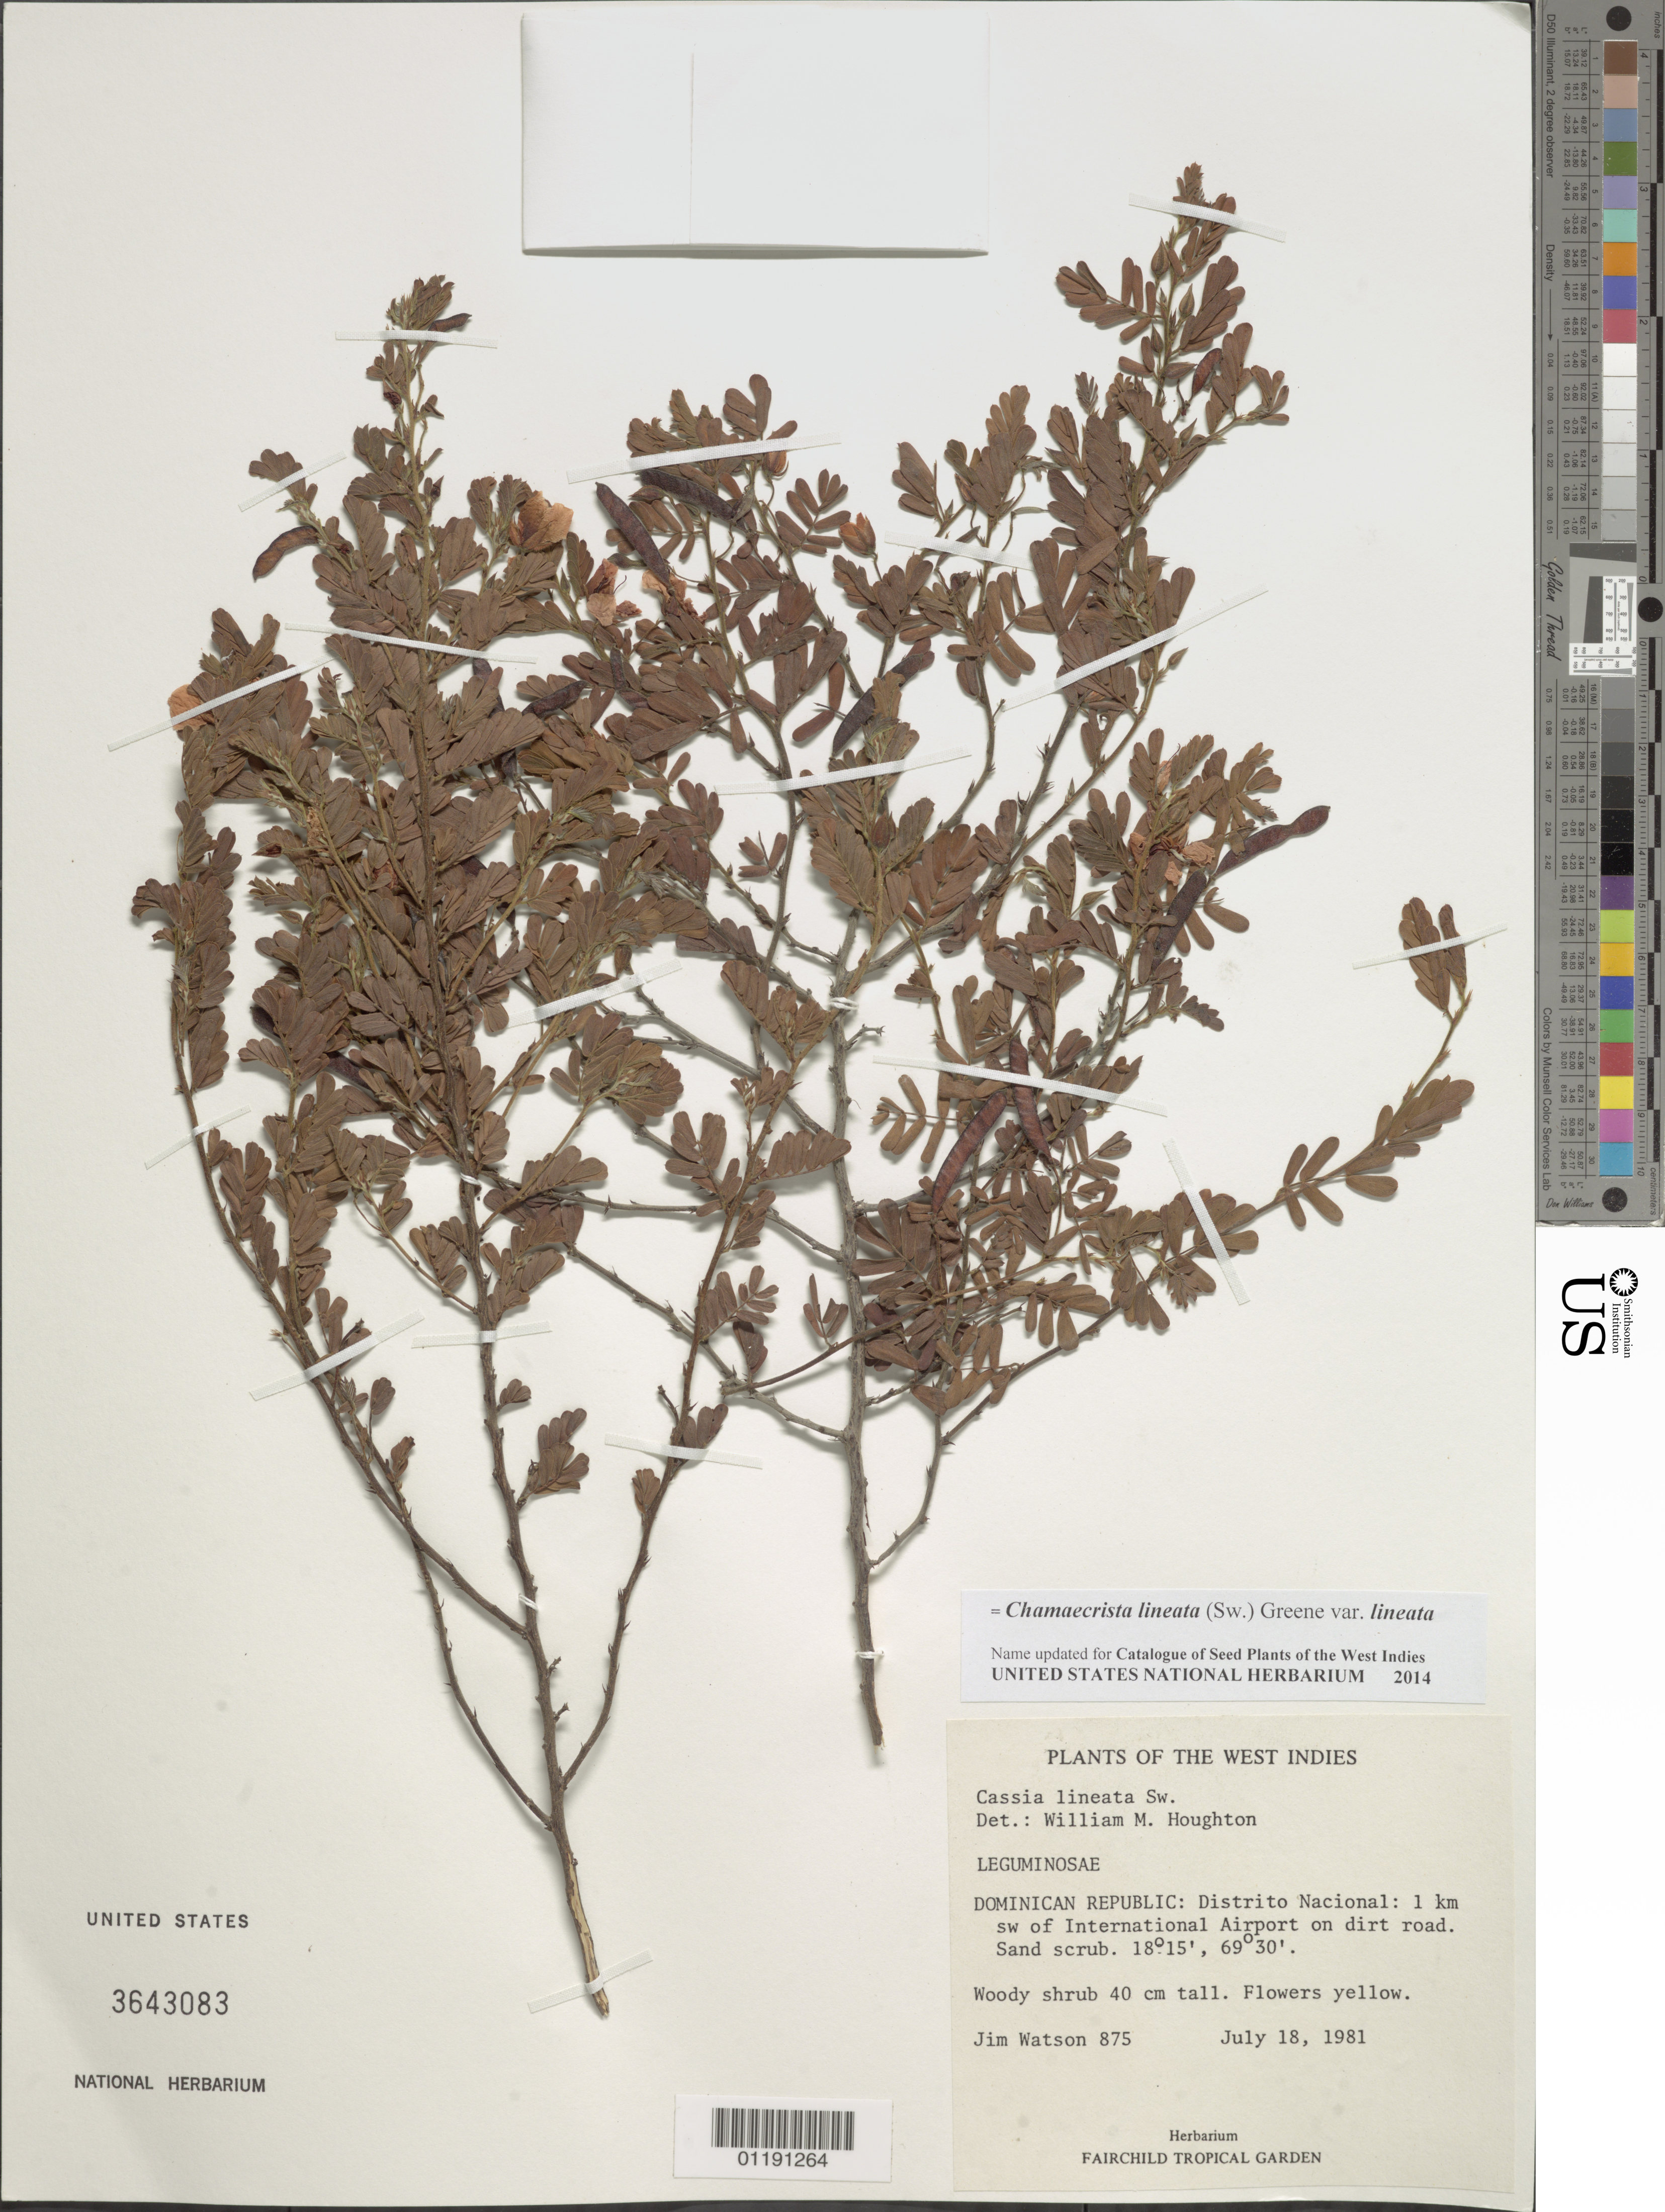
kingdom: Plantae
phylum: Tracheophyta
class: Magnoliopsida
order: Fabales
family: Fabaceae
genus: Chamaecrista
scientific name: Chamaecrista lineata var. lineata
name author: (Sw.) Greene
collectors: J. Watson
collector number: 875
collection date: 1981-07-18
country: Dominican Republic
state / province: Distrito Nacional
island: Hispaniola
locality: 1 km SW of International Airport on dirt road.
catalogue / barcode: US 3643083